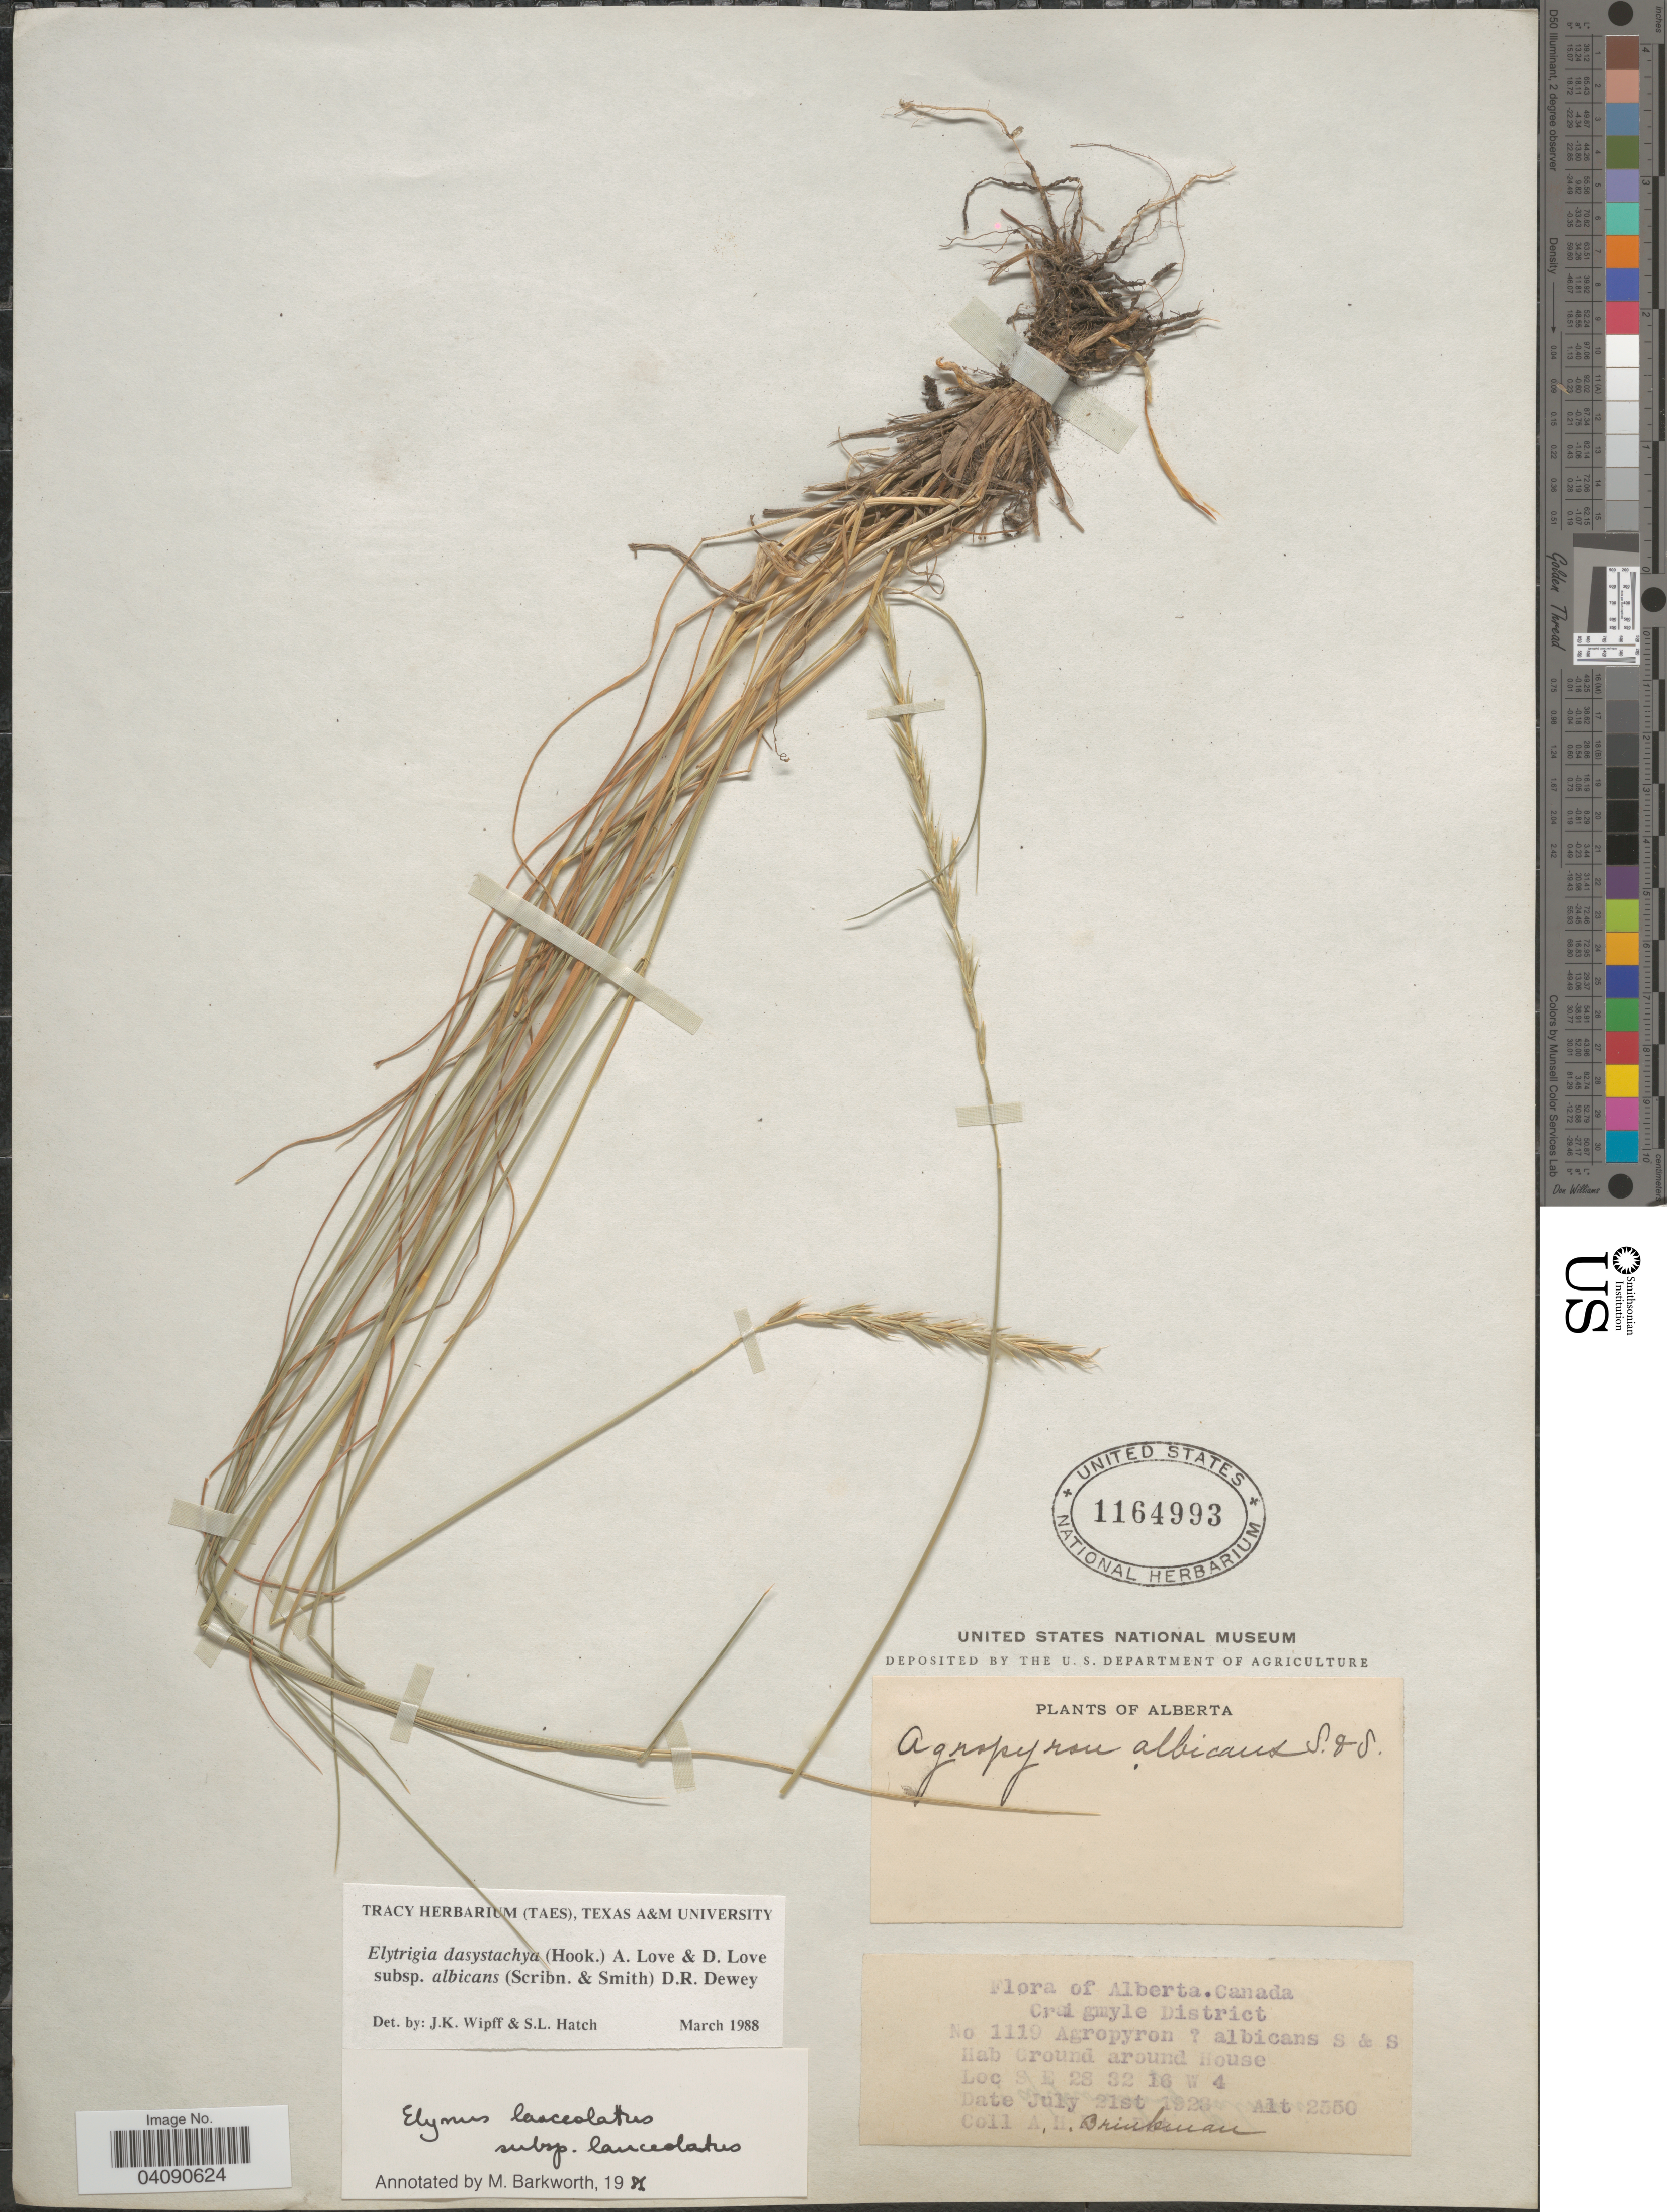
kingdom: Plantae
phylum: Tracheophyta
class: Liliopsida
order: Poales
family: Poaceae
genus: Elymus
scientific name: Elymus albicans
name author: (Scribn. & J.G. Sm.) Á. Löve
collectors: A. Brinkman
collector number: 1110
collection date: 1923-07-21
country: Canada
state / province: Alberta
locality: Craigmyle District. Ground around house. S E 28 32 16 W 4.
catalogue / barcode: US 1164993